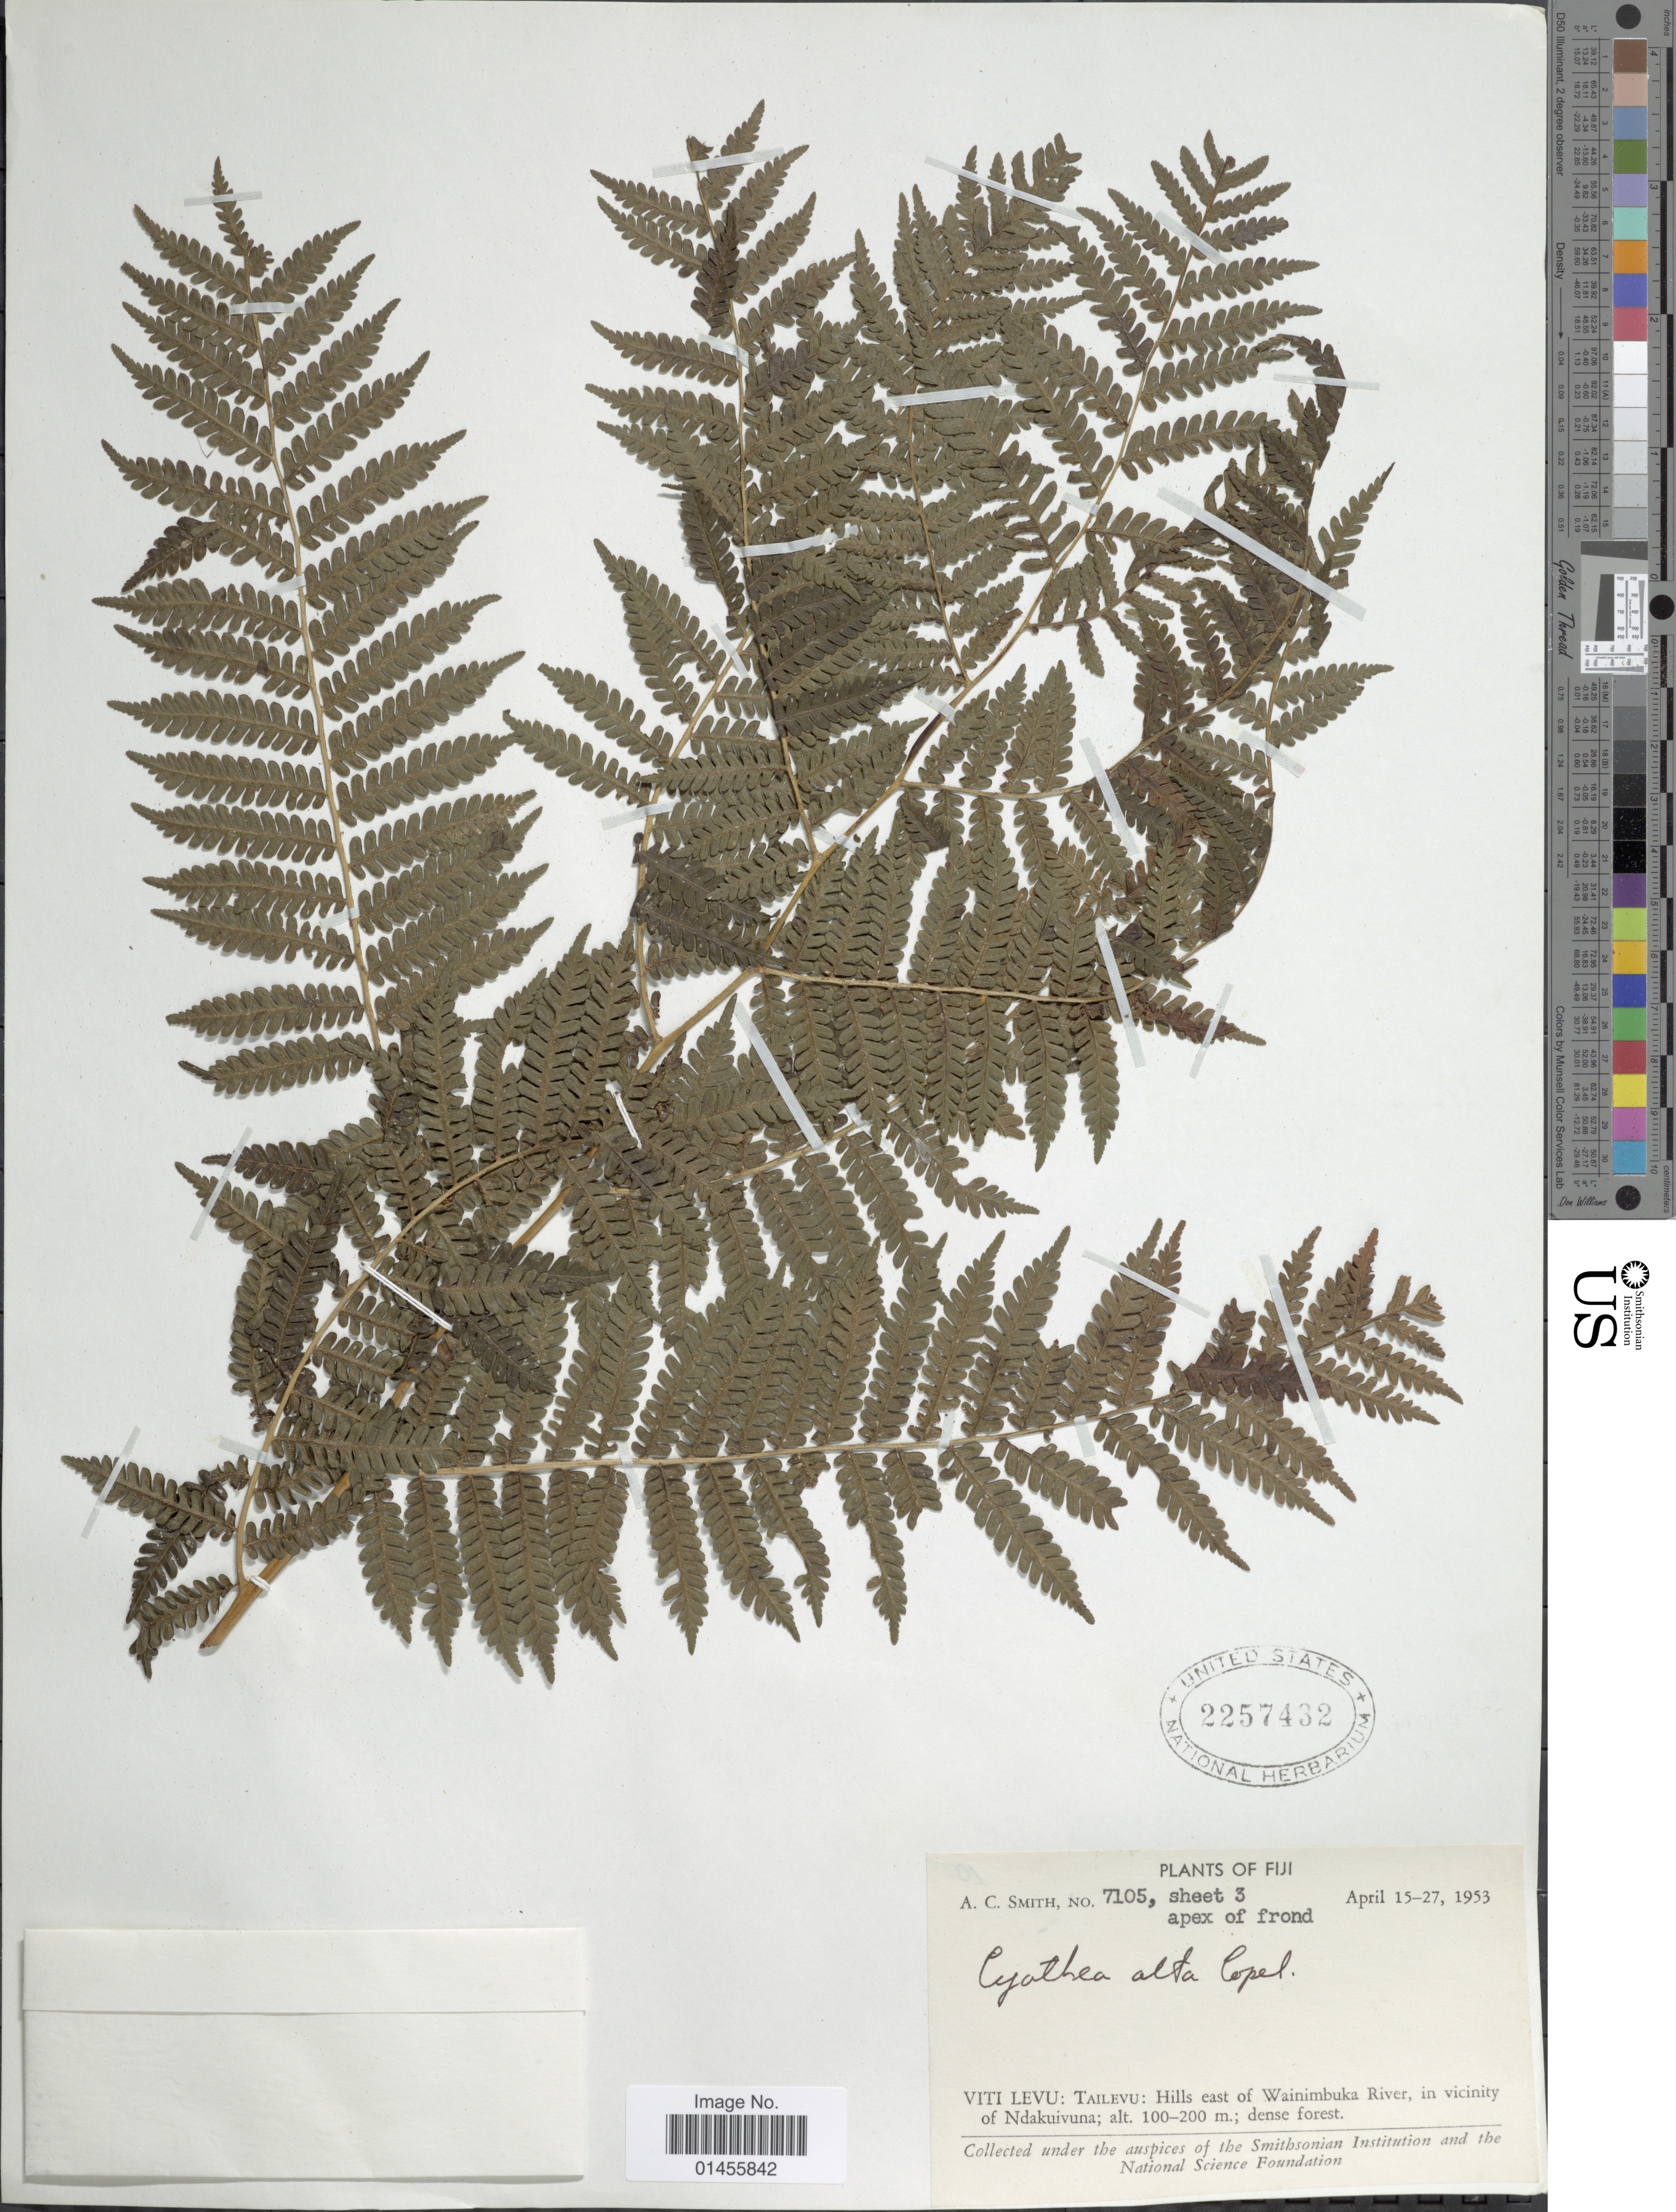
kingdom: Plantae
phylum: Tracheophyta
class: Polypodiopsida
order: Cyatheales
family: Cyatheaceae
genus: Alsophila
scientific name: Alsophila alta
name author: (Copel.) R.M. Tryon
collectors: A. C. Smith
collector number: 7105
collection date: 1953-04-15/1953-04-27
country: Fiji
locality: Viti Levu: Tailevu: Hill east of Wainimbuka River, in vicinity of Ndakuivuna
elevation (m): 100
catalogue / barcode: US 2257432